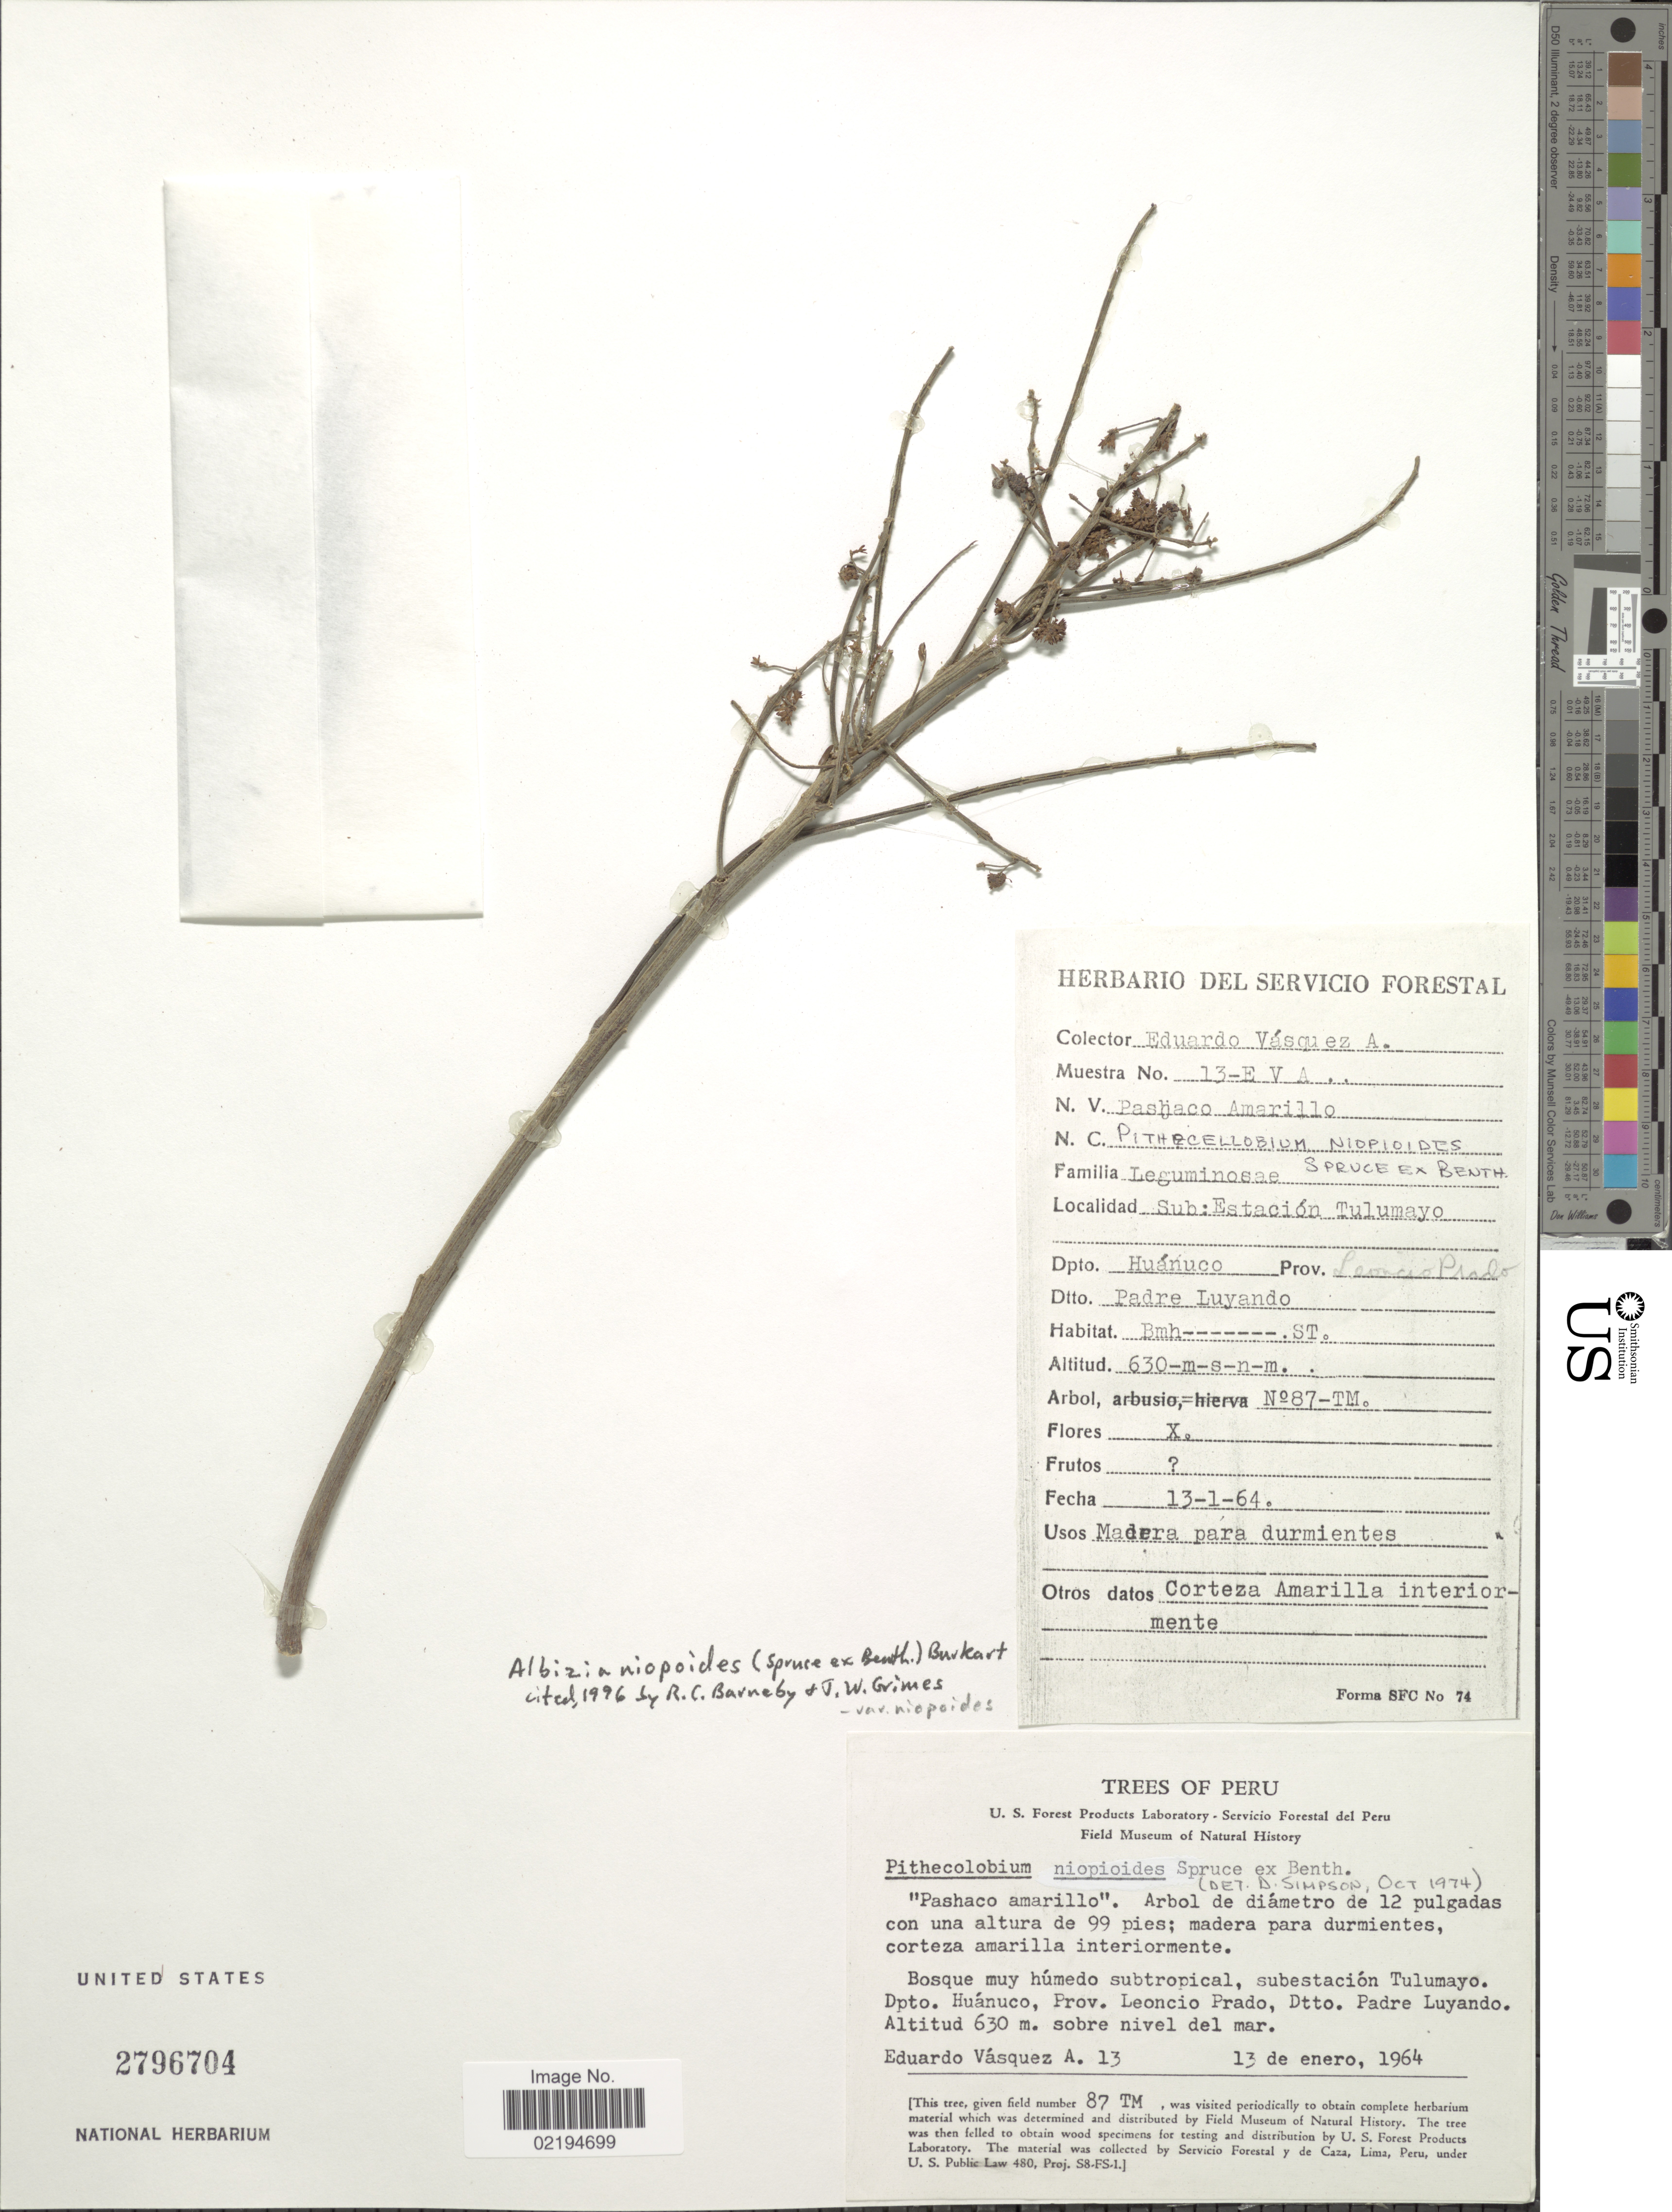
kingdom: Plantae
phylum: Tracheophyta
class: Magnoliopsida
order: Fabales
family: Fabaceae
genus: Pseudalbizzia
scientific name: Pseudalbizzia niopoides var. niopoides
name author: (Spruce ex Benth.) Koenen & Duno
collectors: E. Vasquez A.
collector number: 13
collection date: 1964-01-13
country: Peru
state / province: Huánuco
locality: Bosque muy humedo subtropical, subestacion Tulumayo, Prov. Leoncio Prado, Dtto. Padre Luyando.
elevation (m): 630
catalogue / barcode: US 2796704